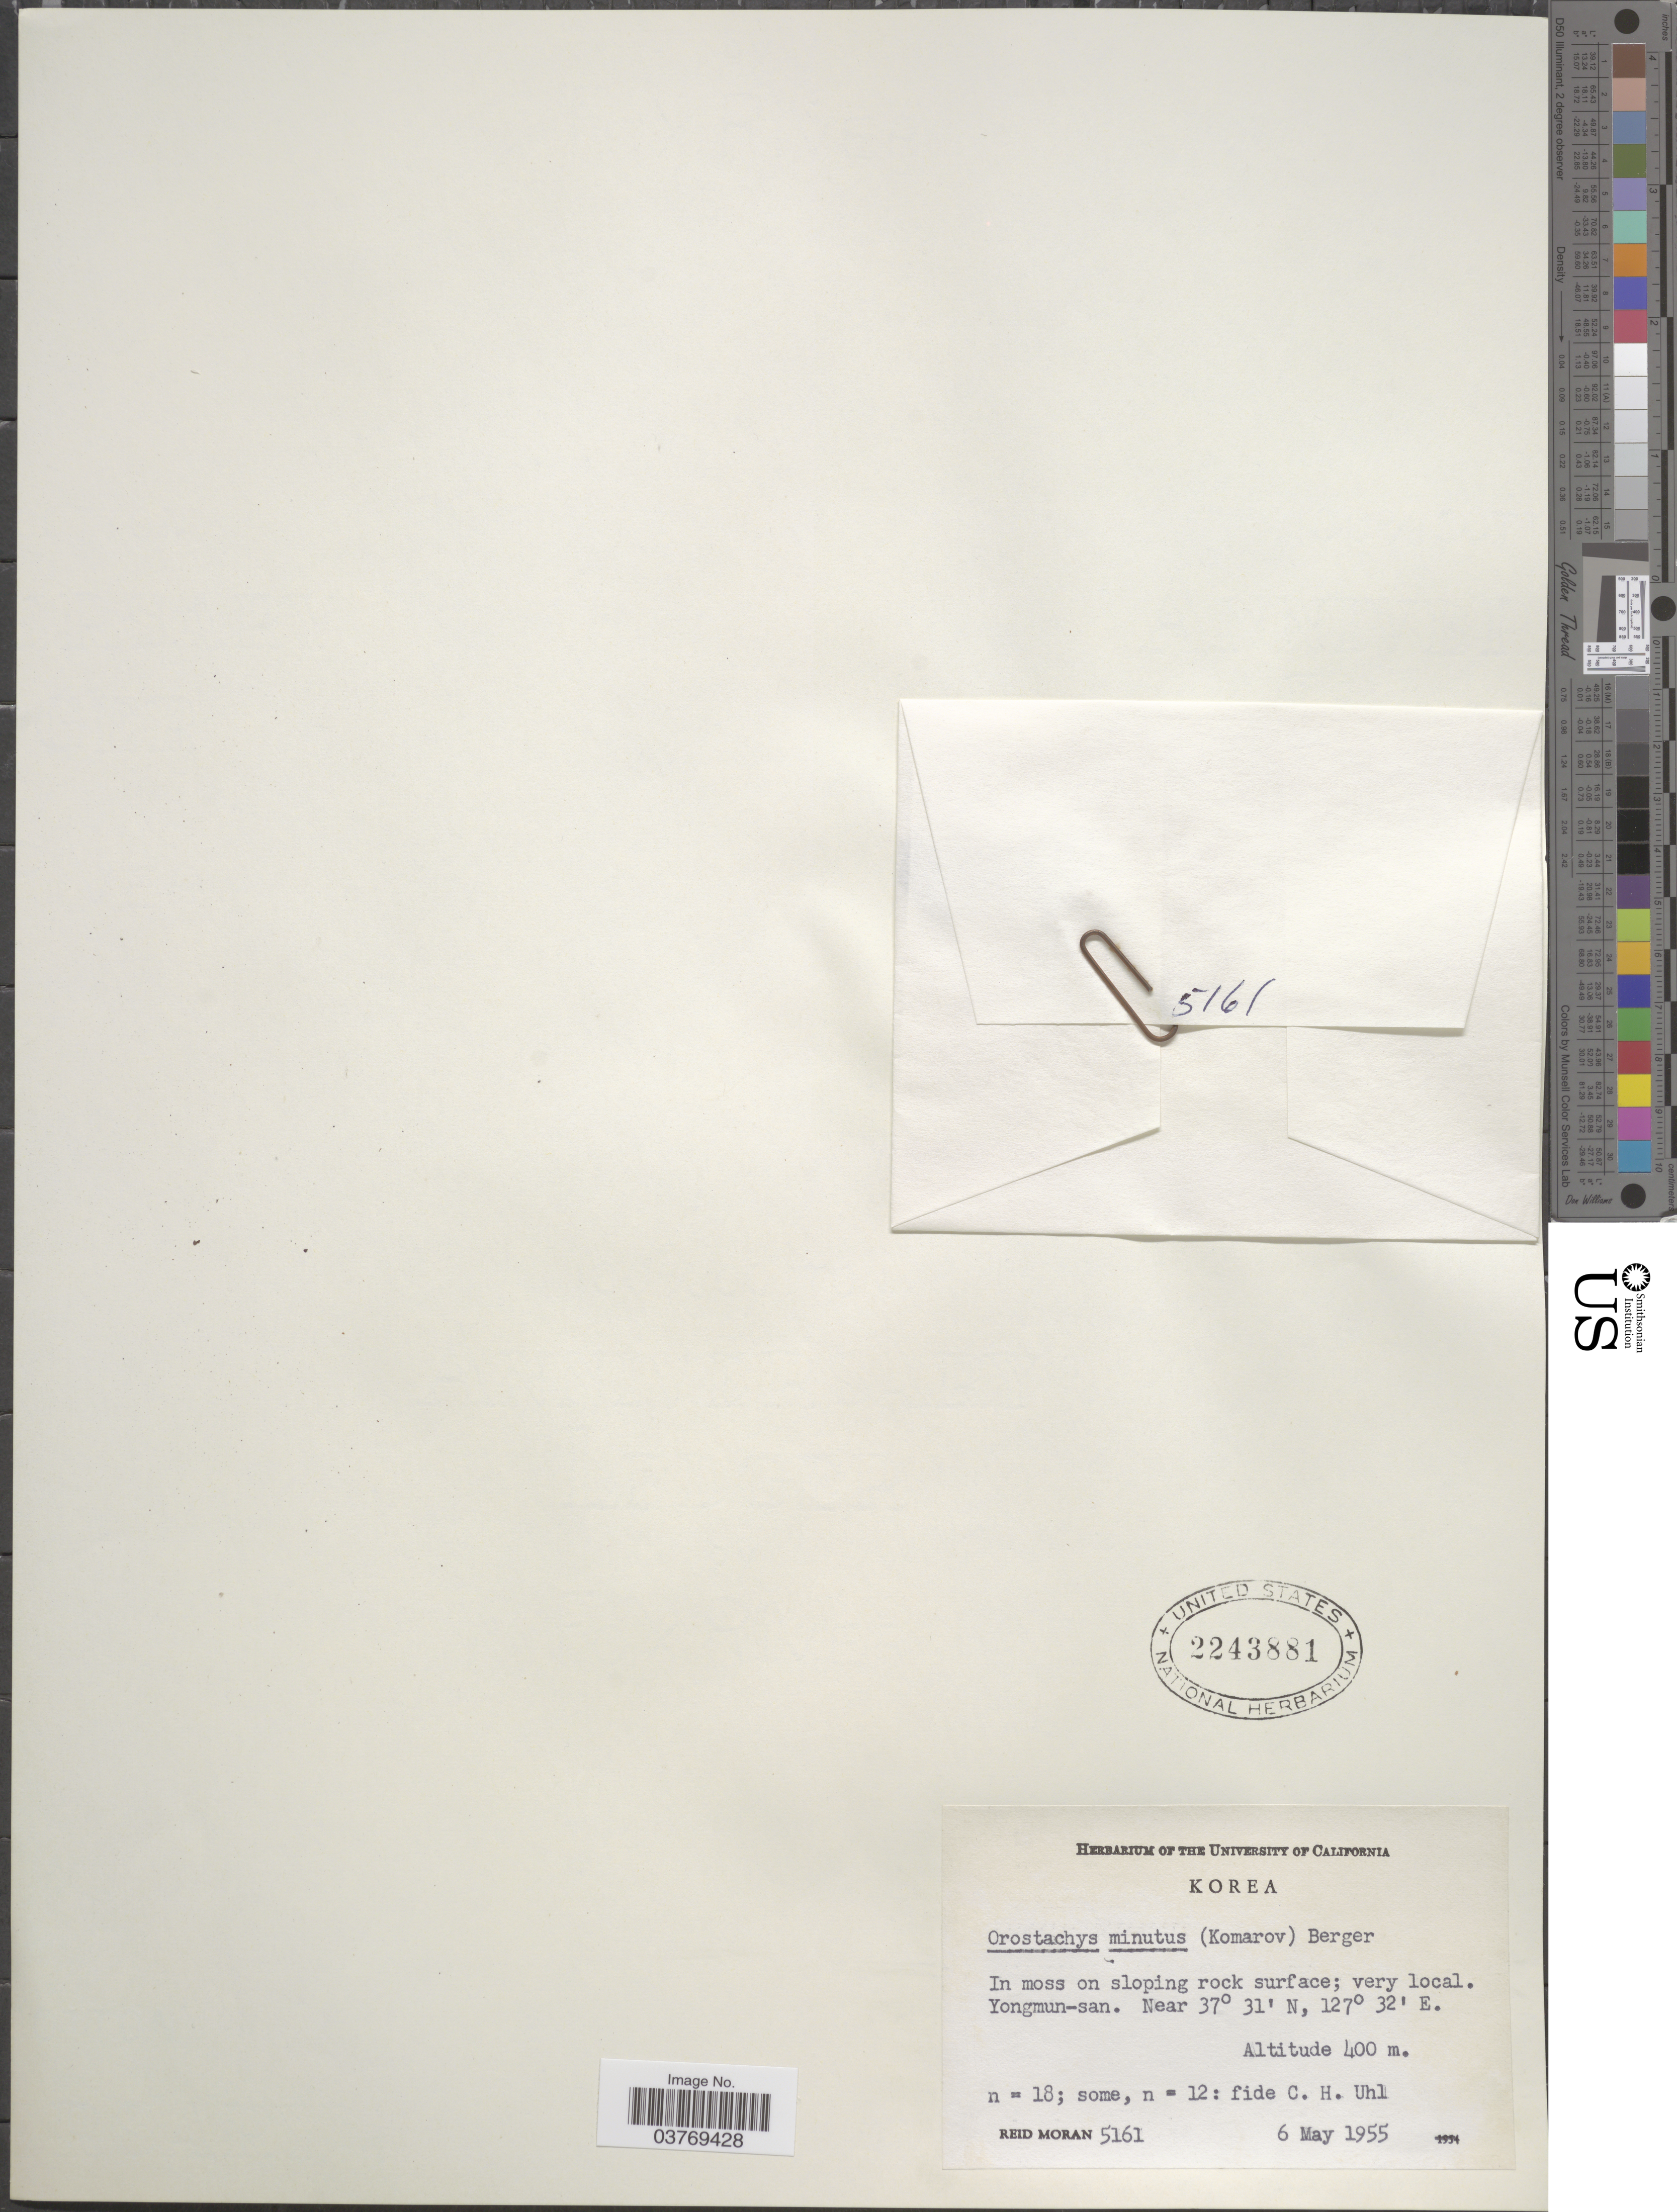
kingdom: Plantae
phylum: Tracheophyta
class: Magnoliopsida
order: Saxifragales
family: Crassulaceae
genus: Orostachys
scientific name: Orostachys minuta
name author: (Kom.) A. Berger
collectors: R. V. Moran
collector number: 5161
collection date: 1955-05-06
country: South Korea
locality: Yongmun-san.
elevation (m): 400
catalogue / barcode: US 2243881